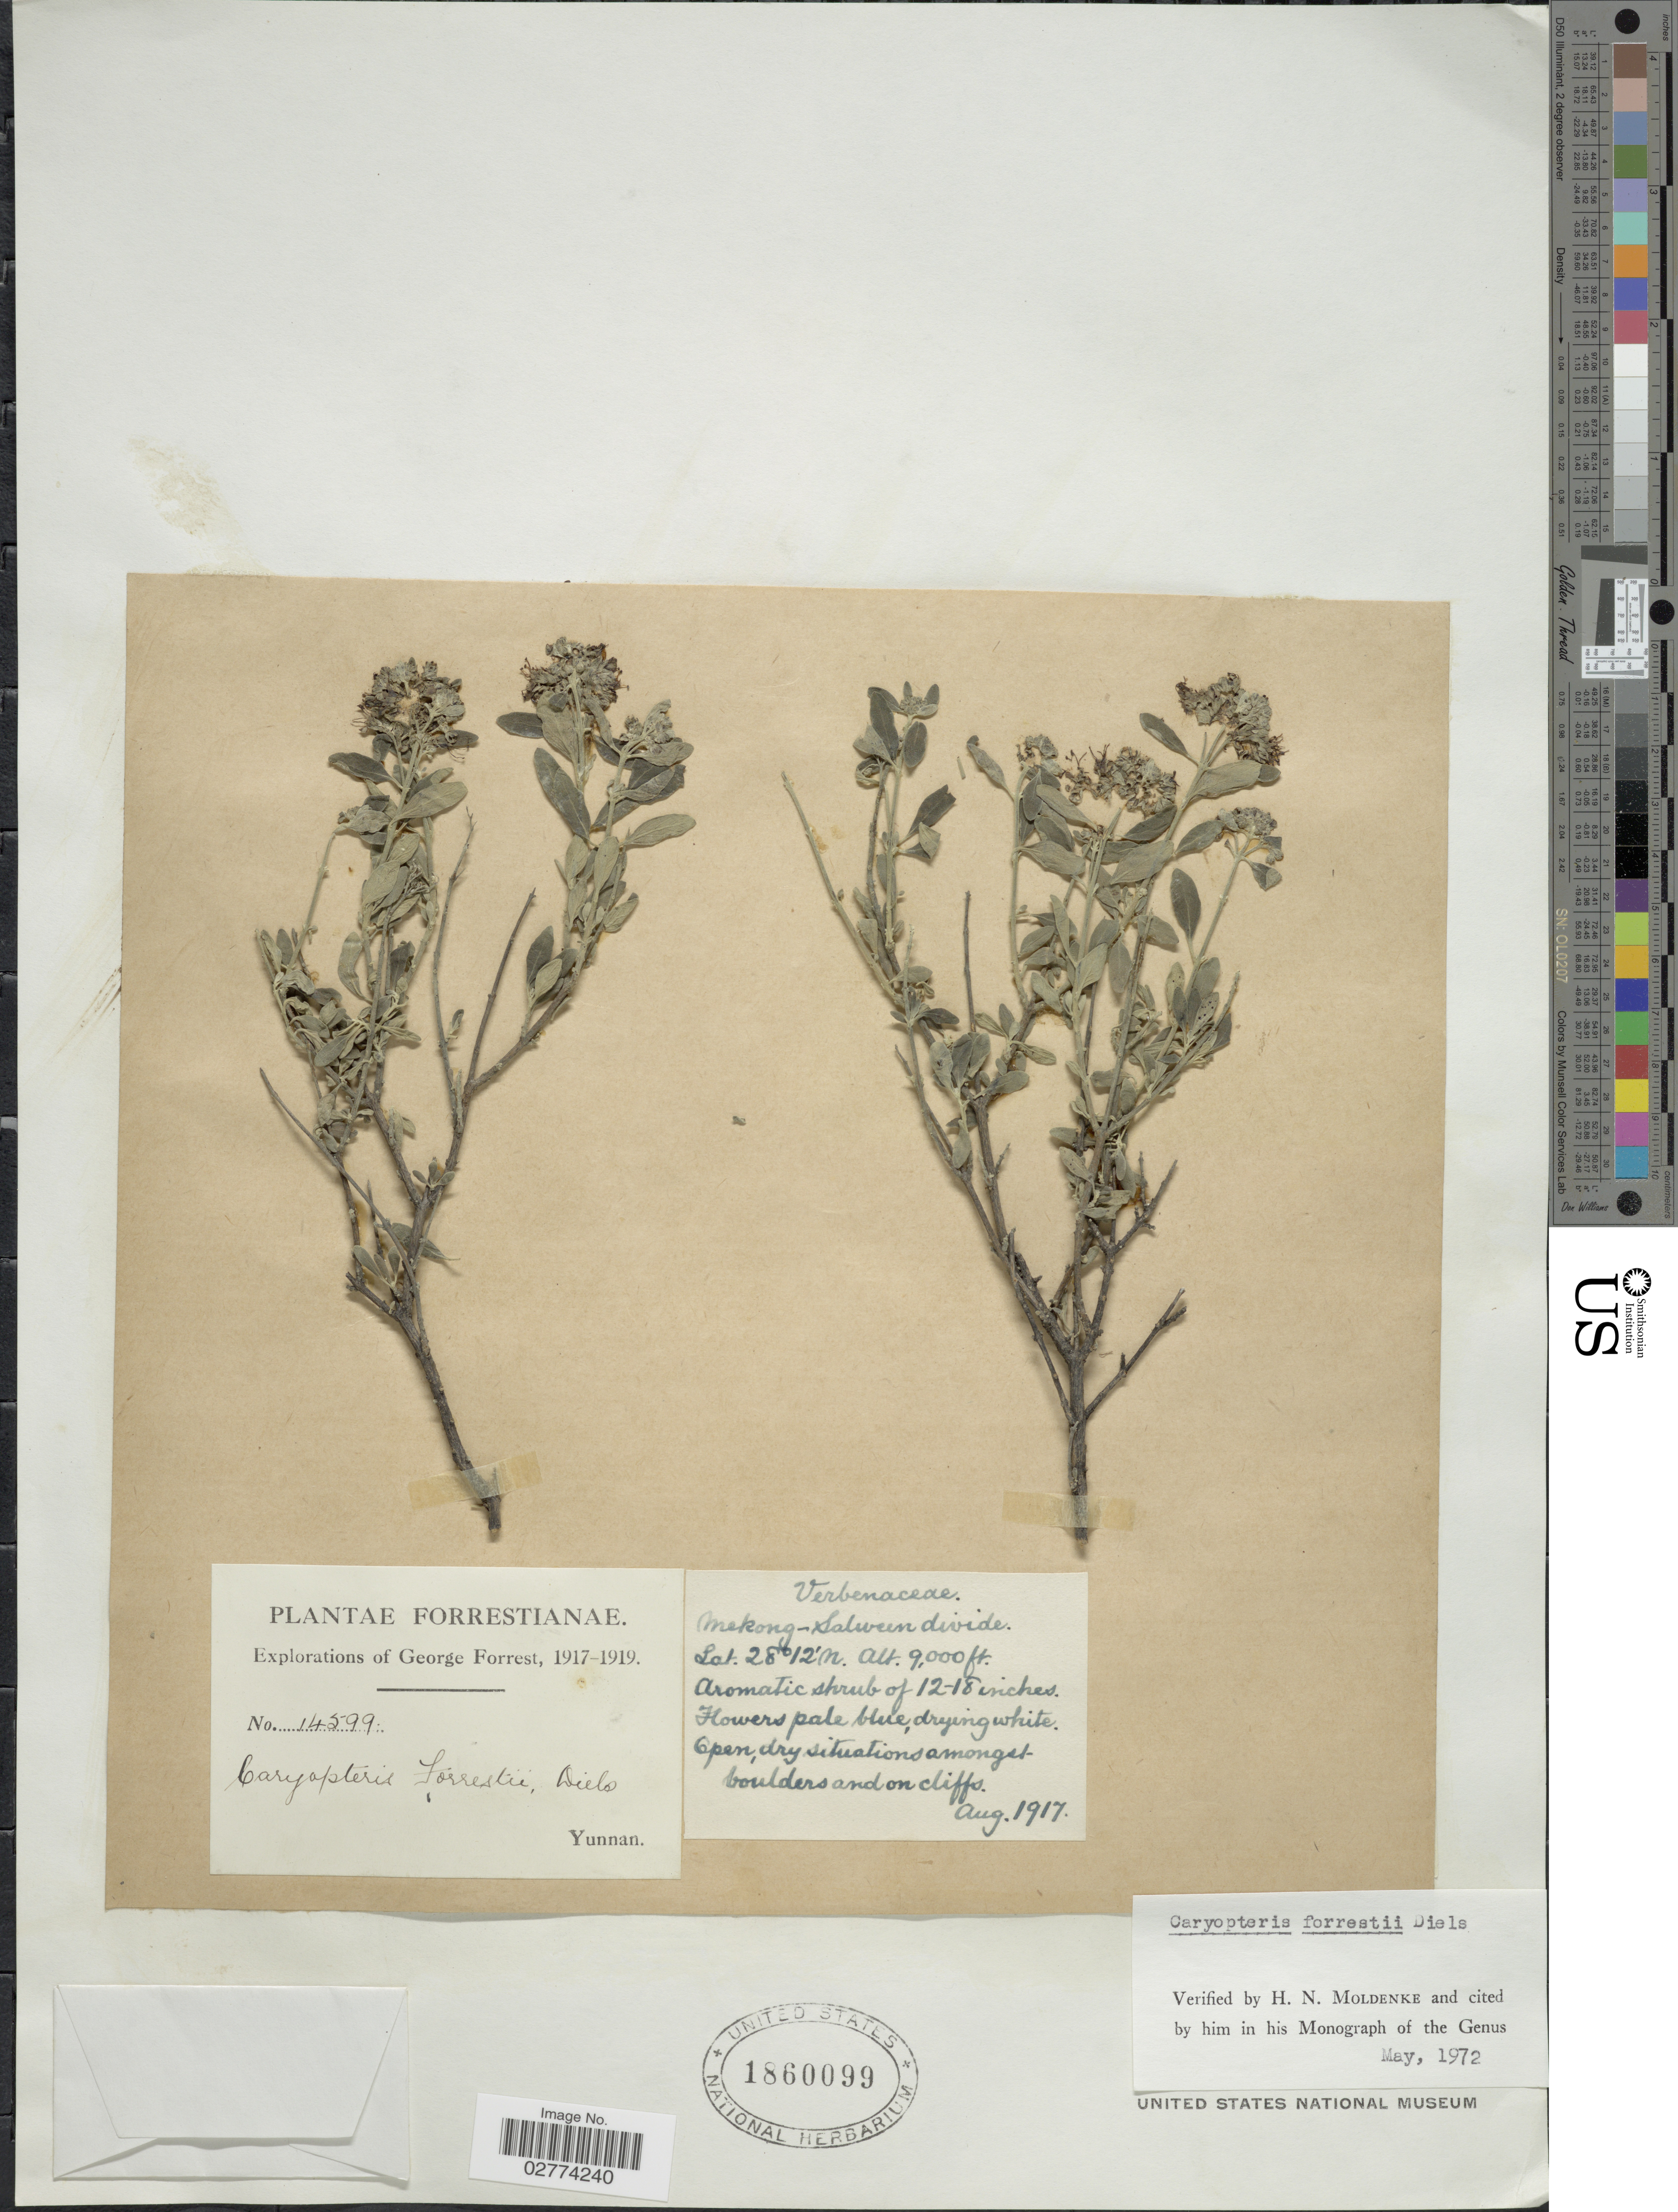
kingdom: Plantae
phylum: Tracheophyta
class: Magnoliopsida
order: Lamiales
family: Lamiaceae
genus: Caryopteris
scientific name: Caryopteris forrestii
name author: Diels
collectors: G. Forrest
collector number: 14599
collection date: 1917-08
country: China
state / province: Yunnan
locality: Mekong-Salween divide. Open, dry situations amongst boulders and on cliffs.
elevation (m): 2743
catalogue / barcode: US 1860099